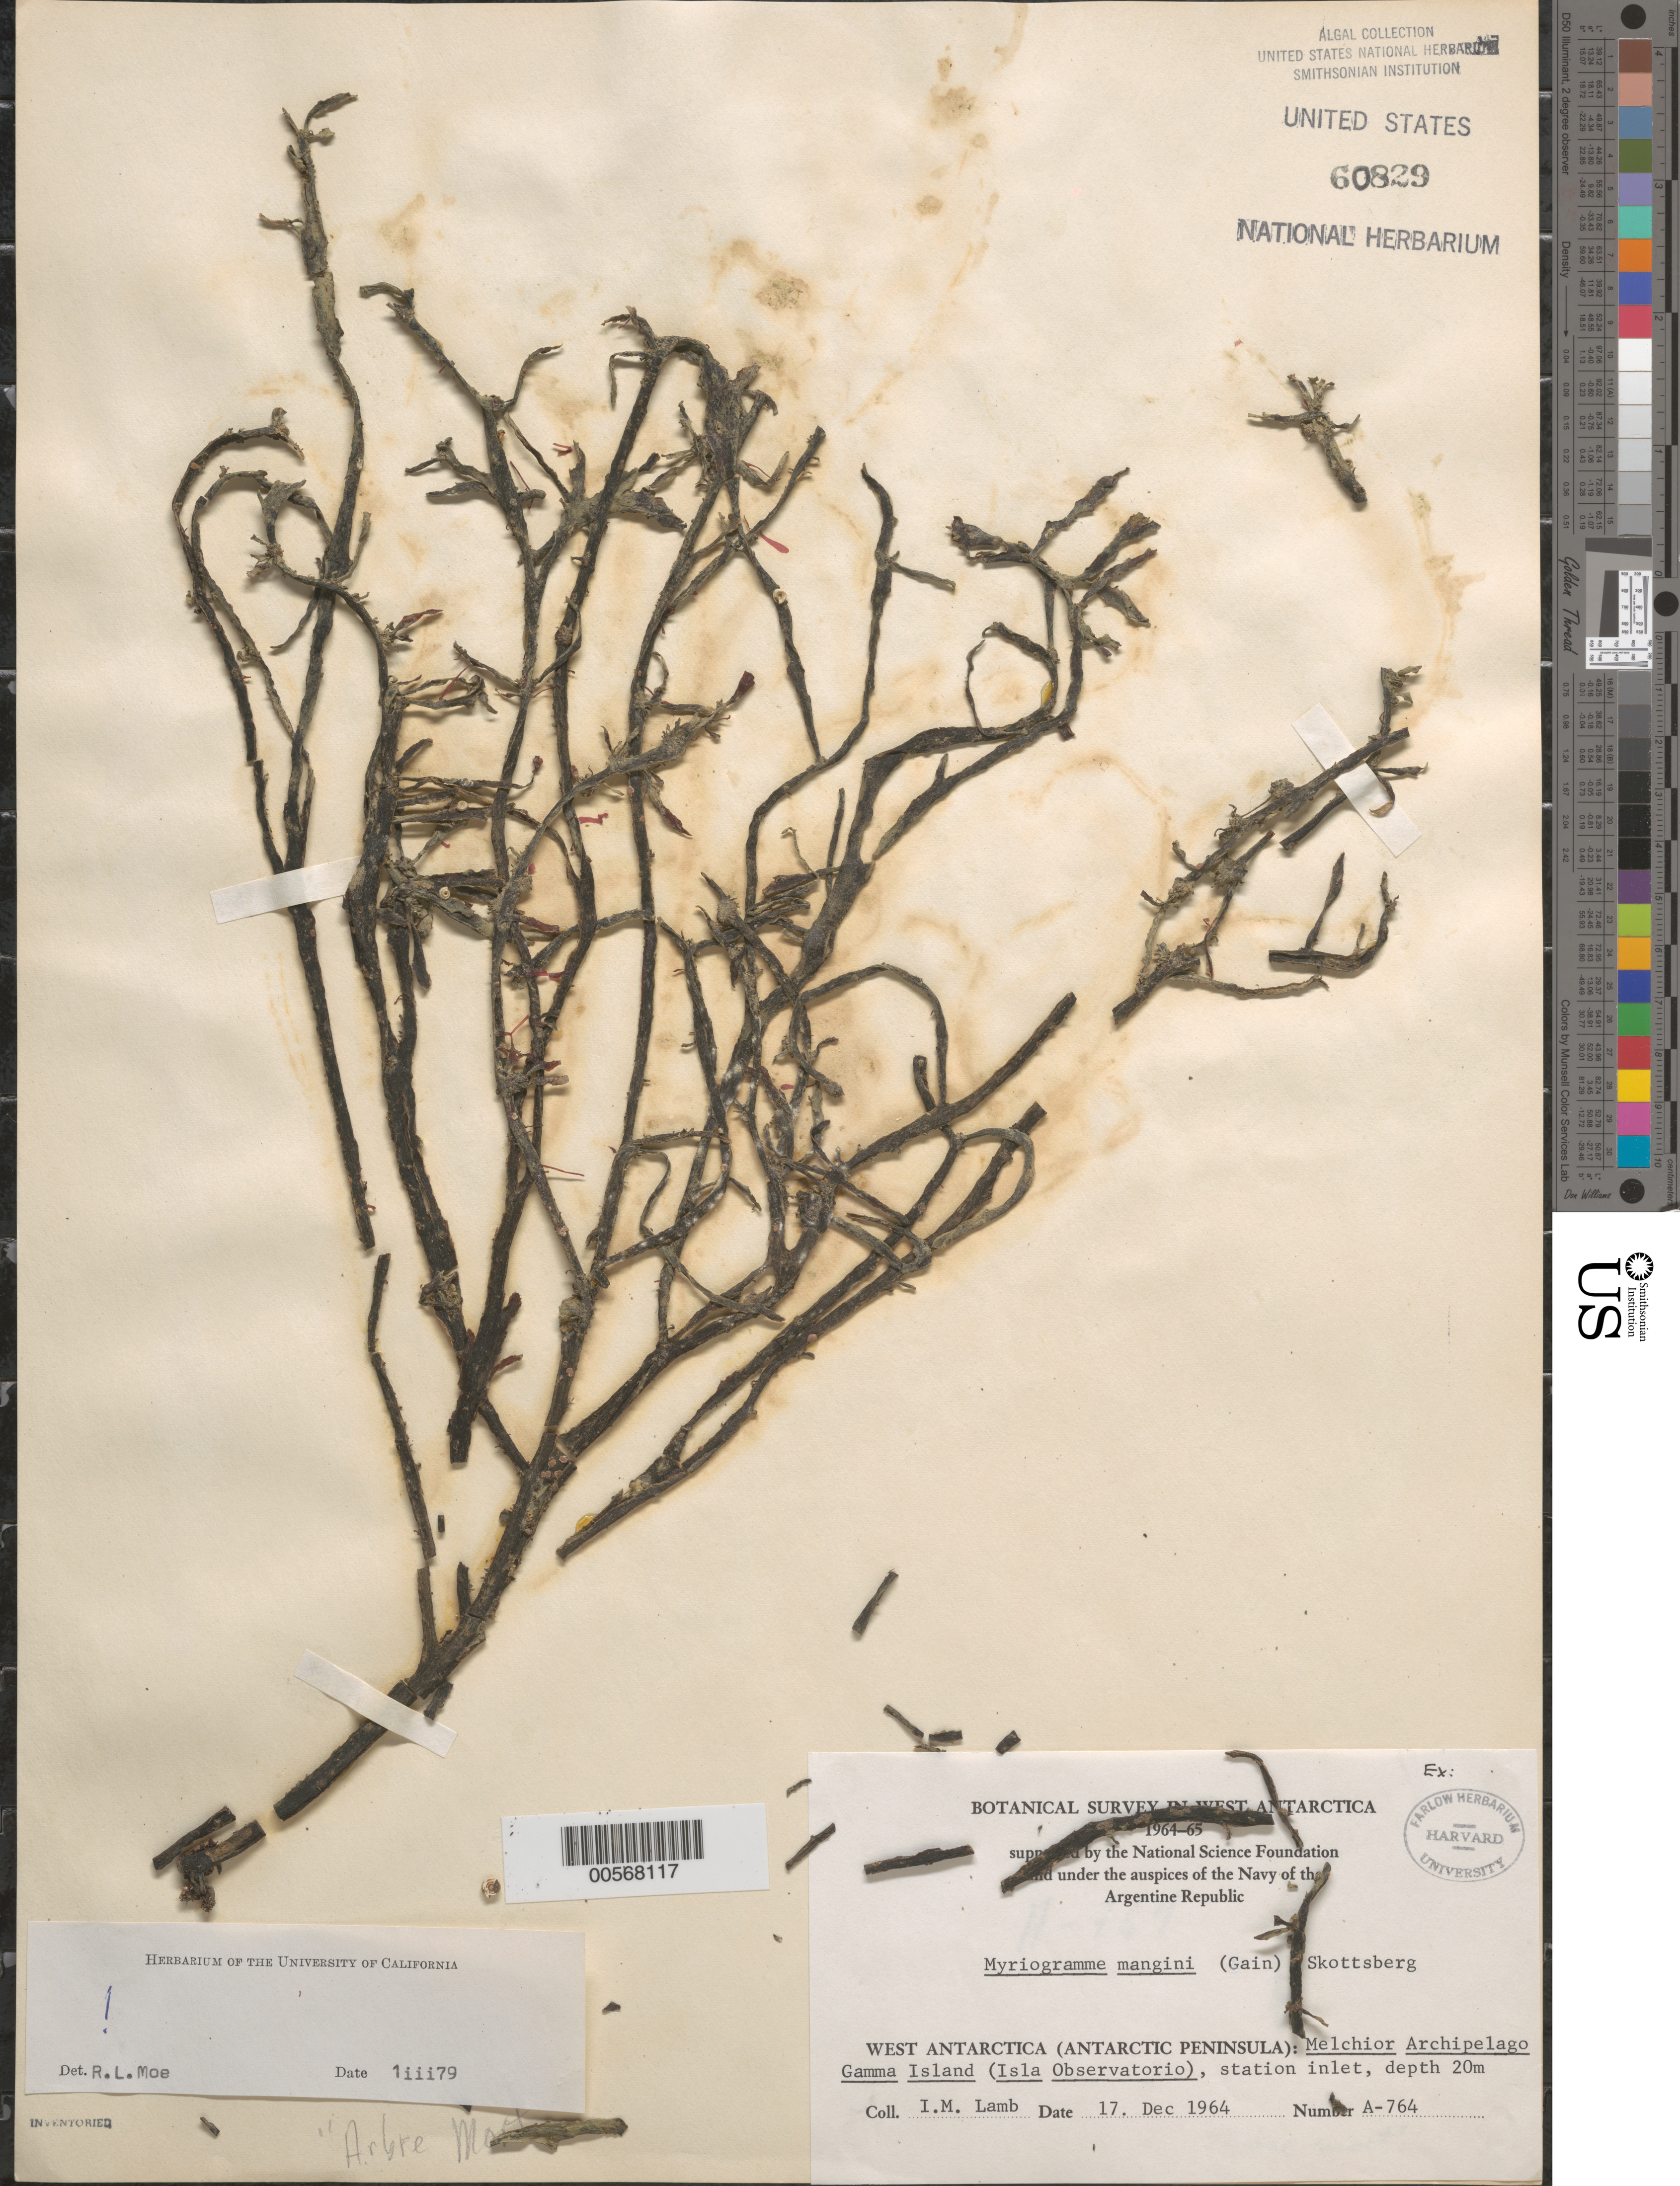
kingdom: Plantae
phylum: Rhodophyta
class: Florideophyceae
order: Ceramiales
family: Delesseriaceae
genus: Myriogramme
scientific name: Myriogramme manginii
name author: (Gain) Skottsb.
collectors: I. M. Lamb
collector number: A-764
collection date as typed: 17 Dec 1964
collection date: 1964-12-17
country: Antarctica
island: Gamma Island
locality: Station Inlet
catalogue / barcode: US 60829